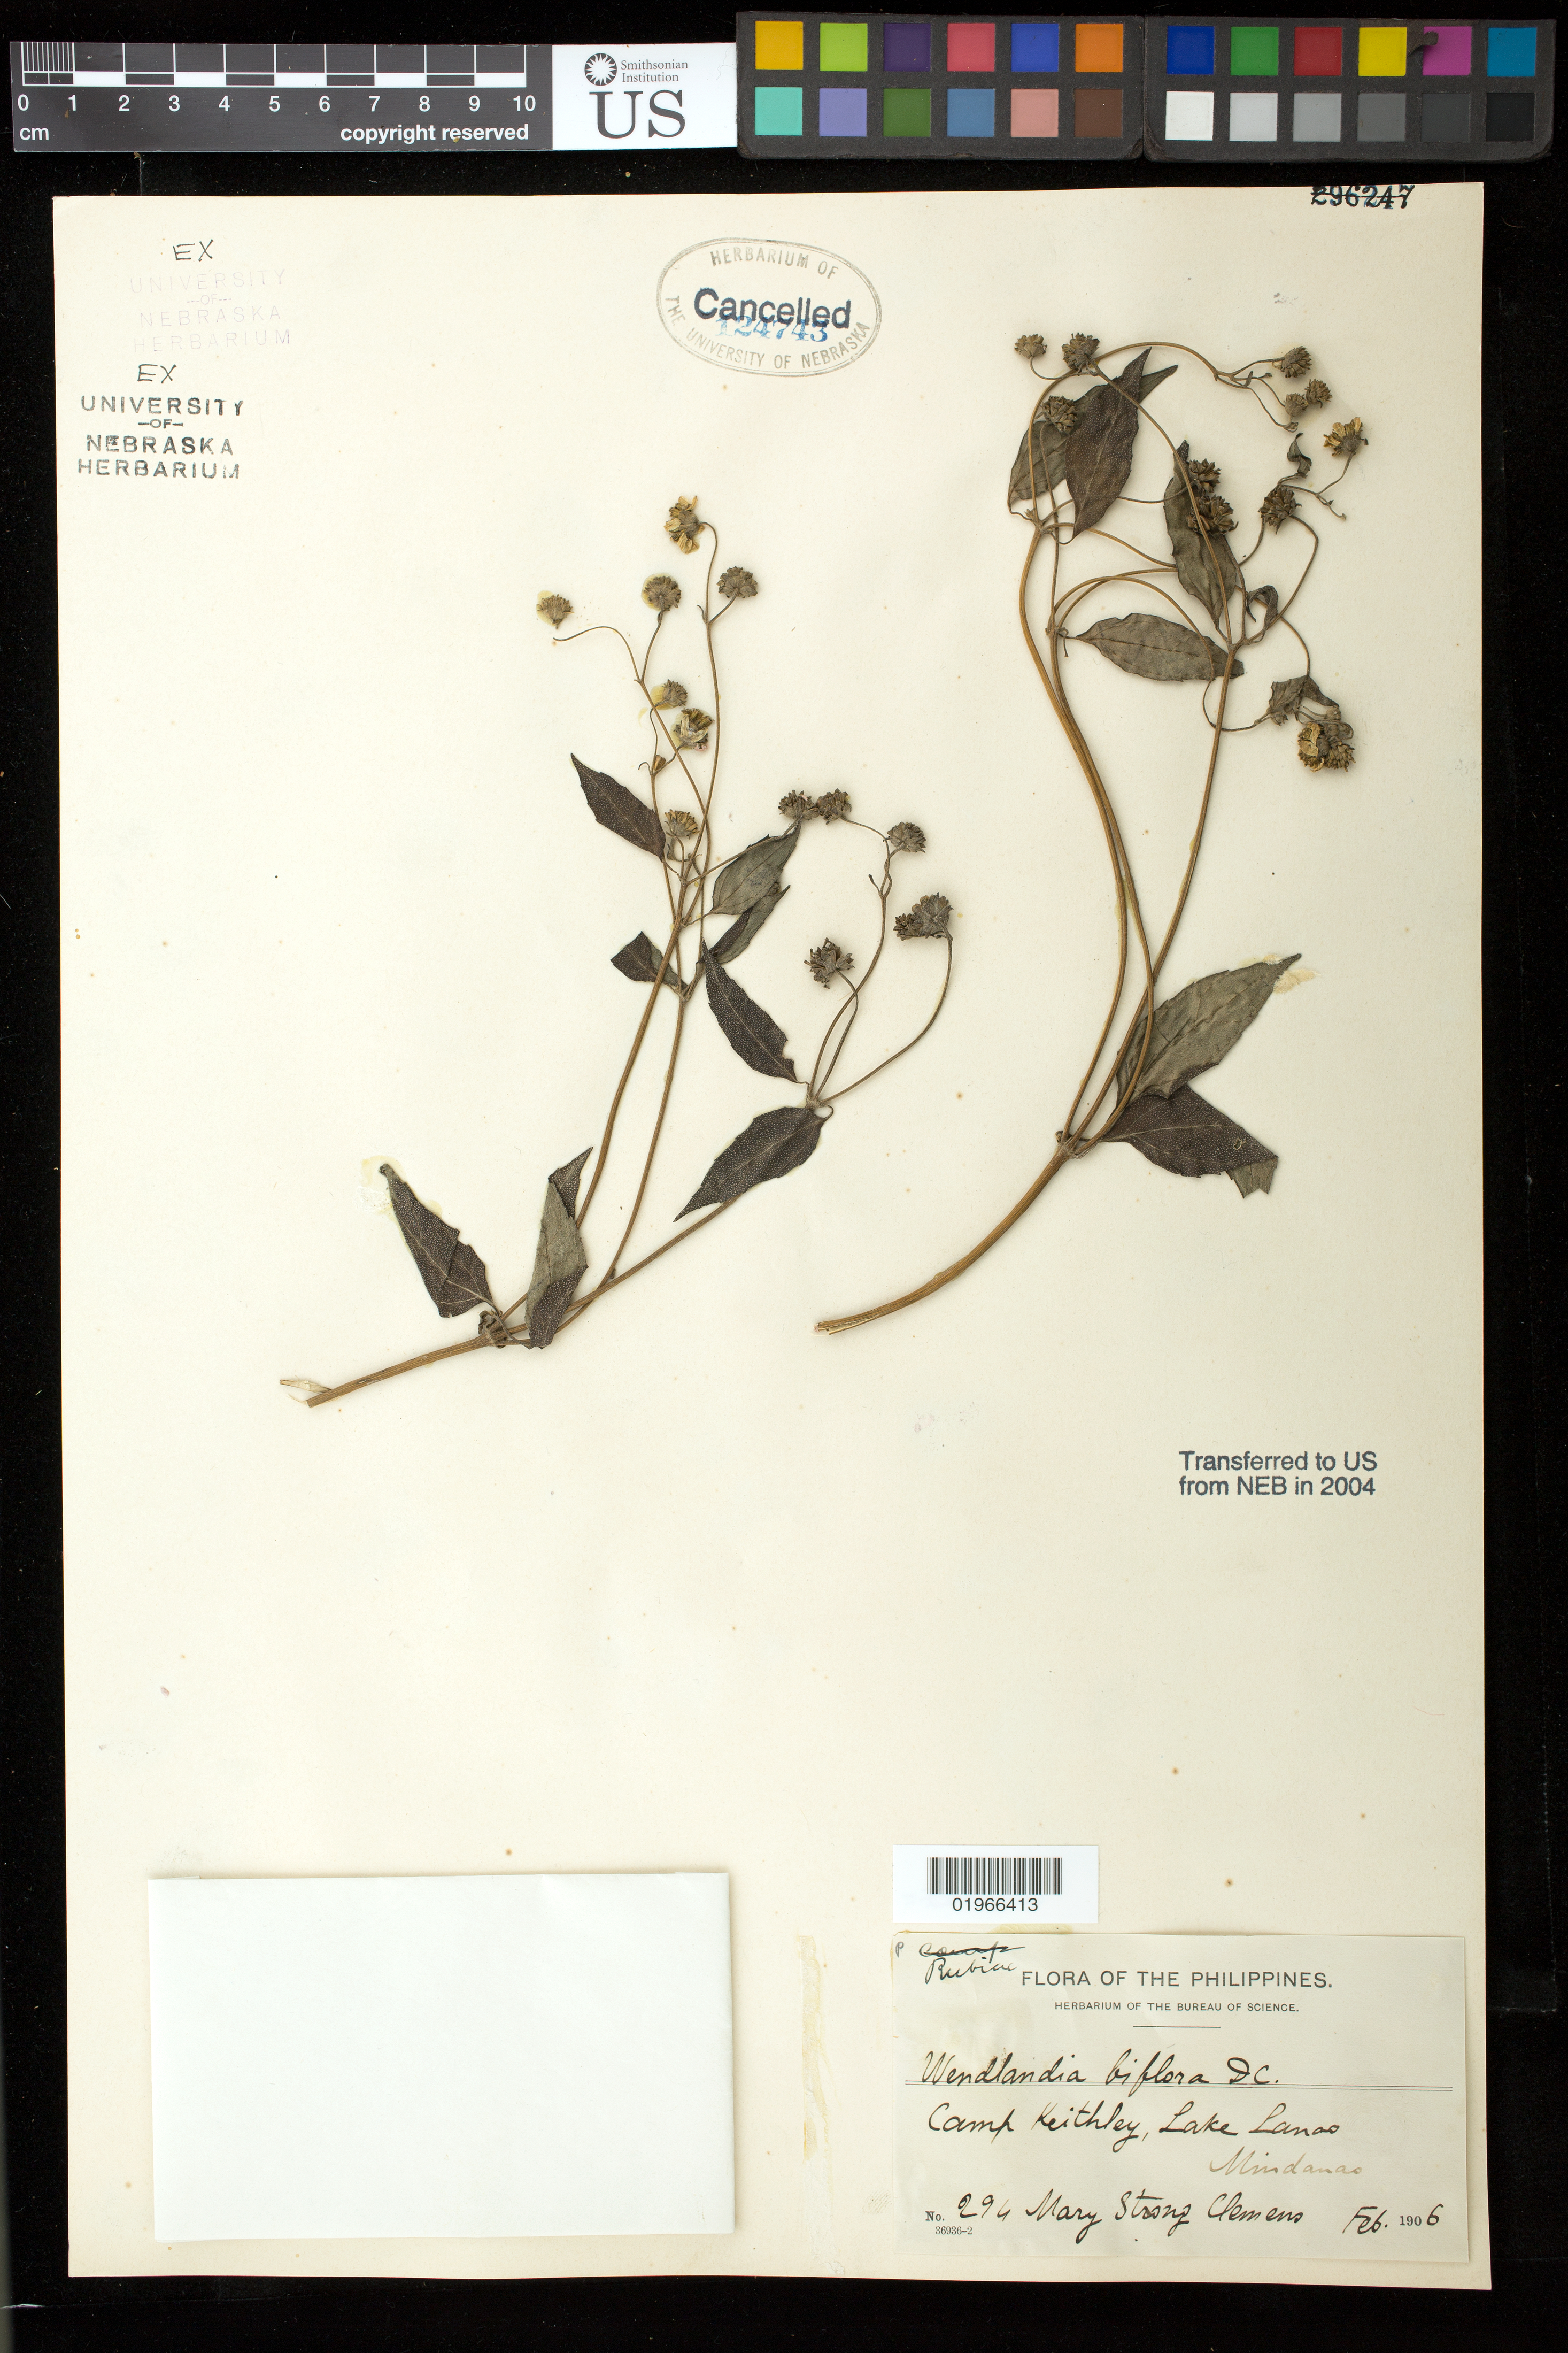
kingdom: Plantae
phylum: Tracheophyta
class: Magnoliopsida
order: Asterales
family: Asteraceae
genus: Wollastonia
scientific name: Wollastonia biflora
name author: (L.) DC.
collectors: M. S. Clemens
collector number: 36936-2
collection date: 1906-02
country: Philippines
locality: Camp Keithley, Lake Lanao, Mindanao